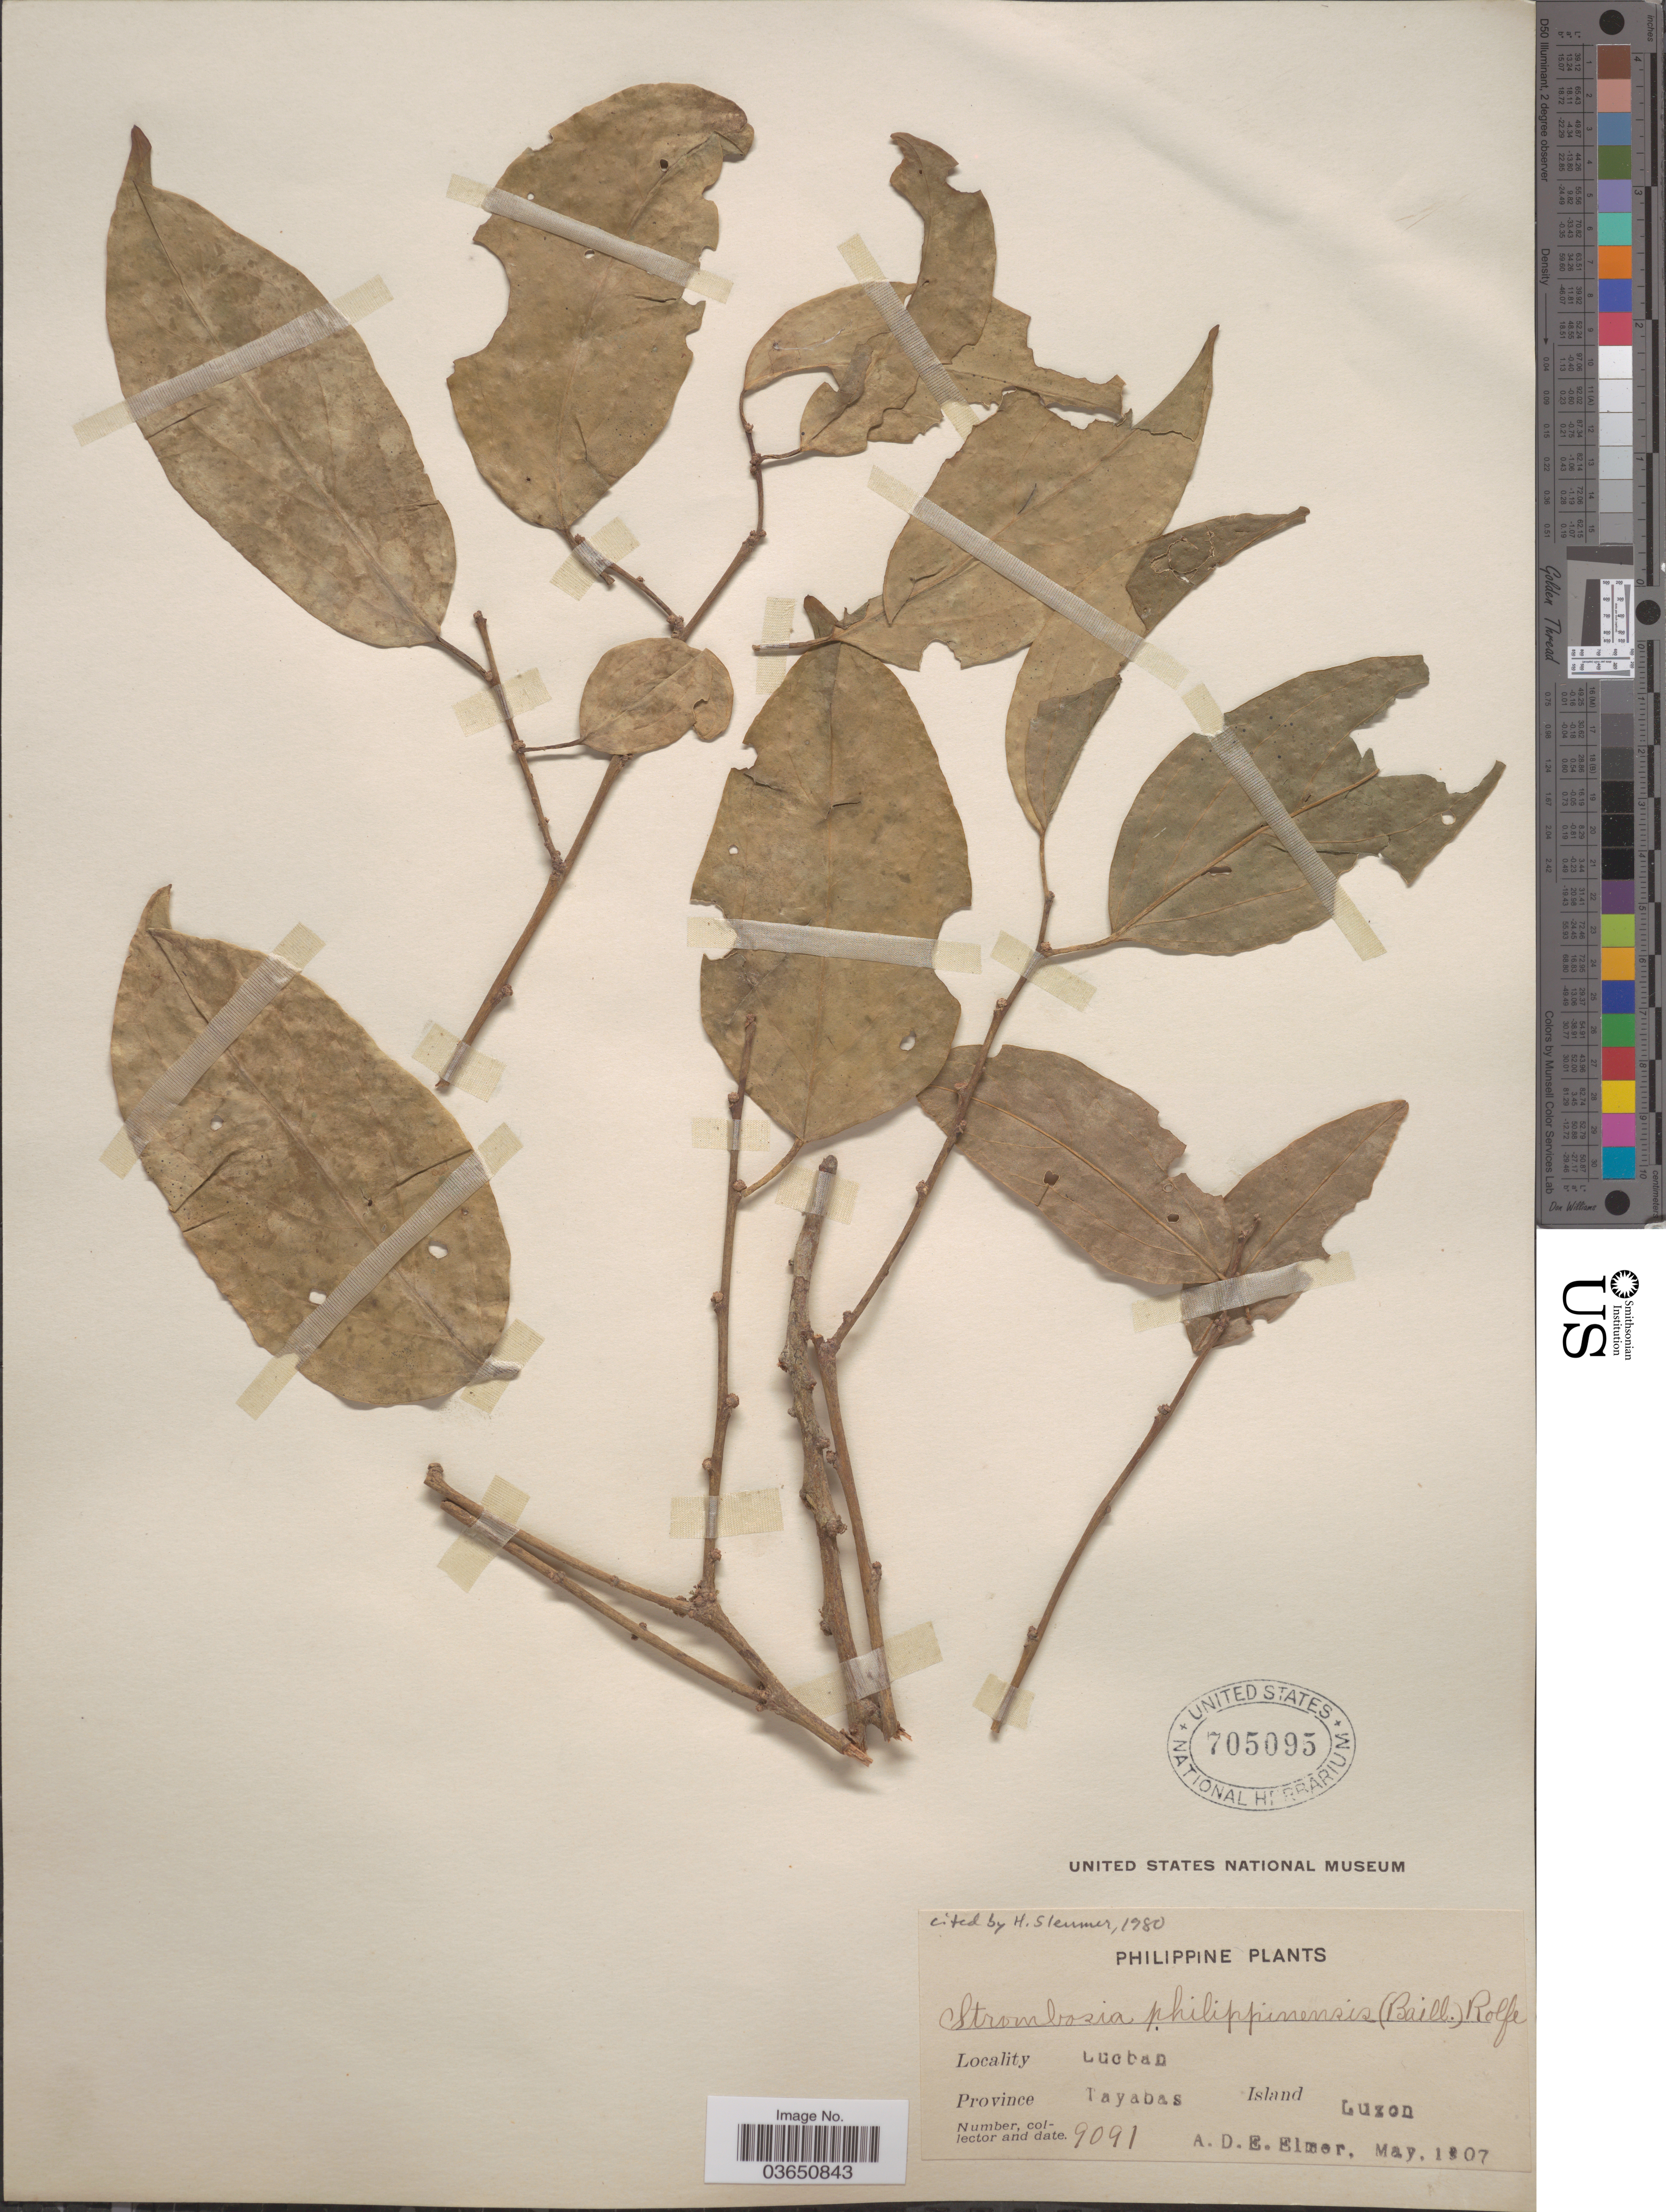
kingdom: Plantae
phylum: Tracheophyta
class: Magnoliopsida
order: Santalales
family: Strombosiaceae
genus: Strombosia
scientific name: Strombosia philippinensis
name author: (Baill.) Rolfe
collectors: A. D. E. Elmer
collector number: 9091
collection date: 1907-05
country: Philippines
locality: Lucban. Province Tayabas Island Luzon.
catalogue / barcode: US 705095